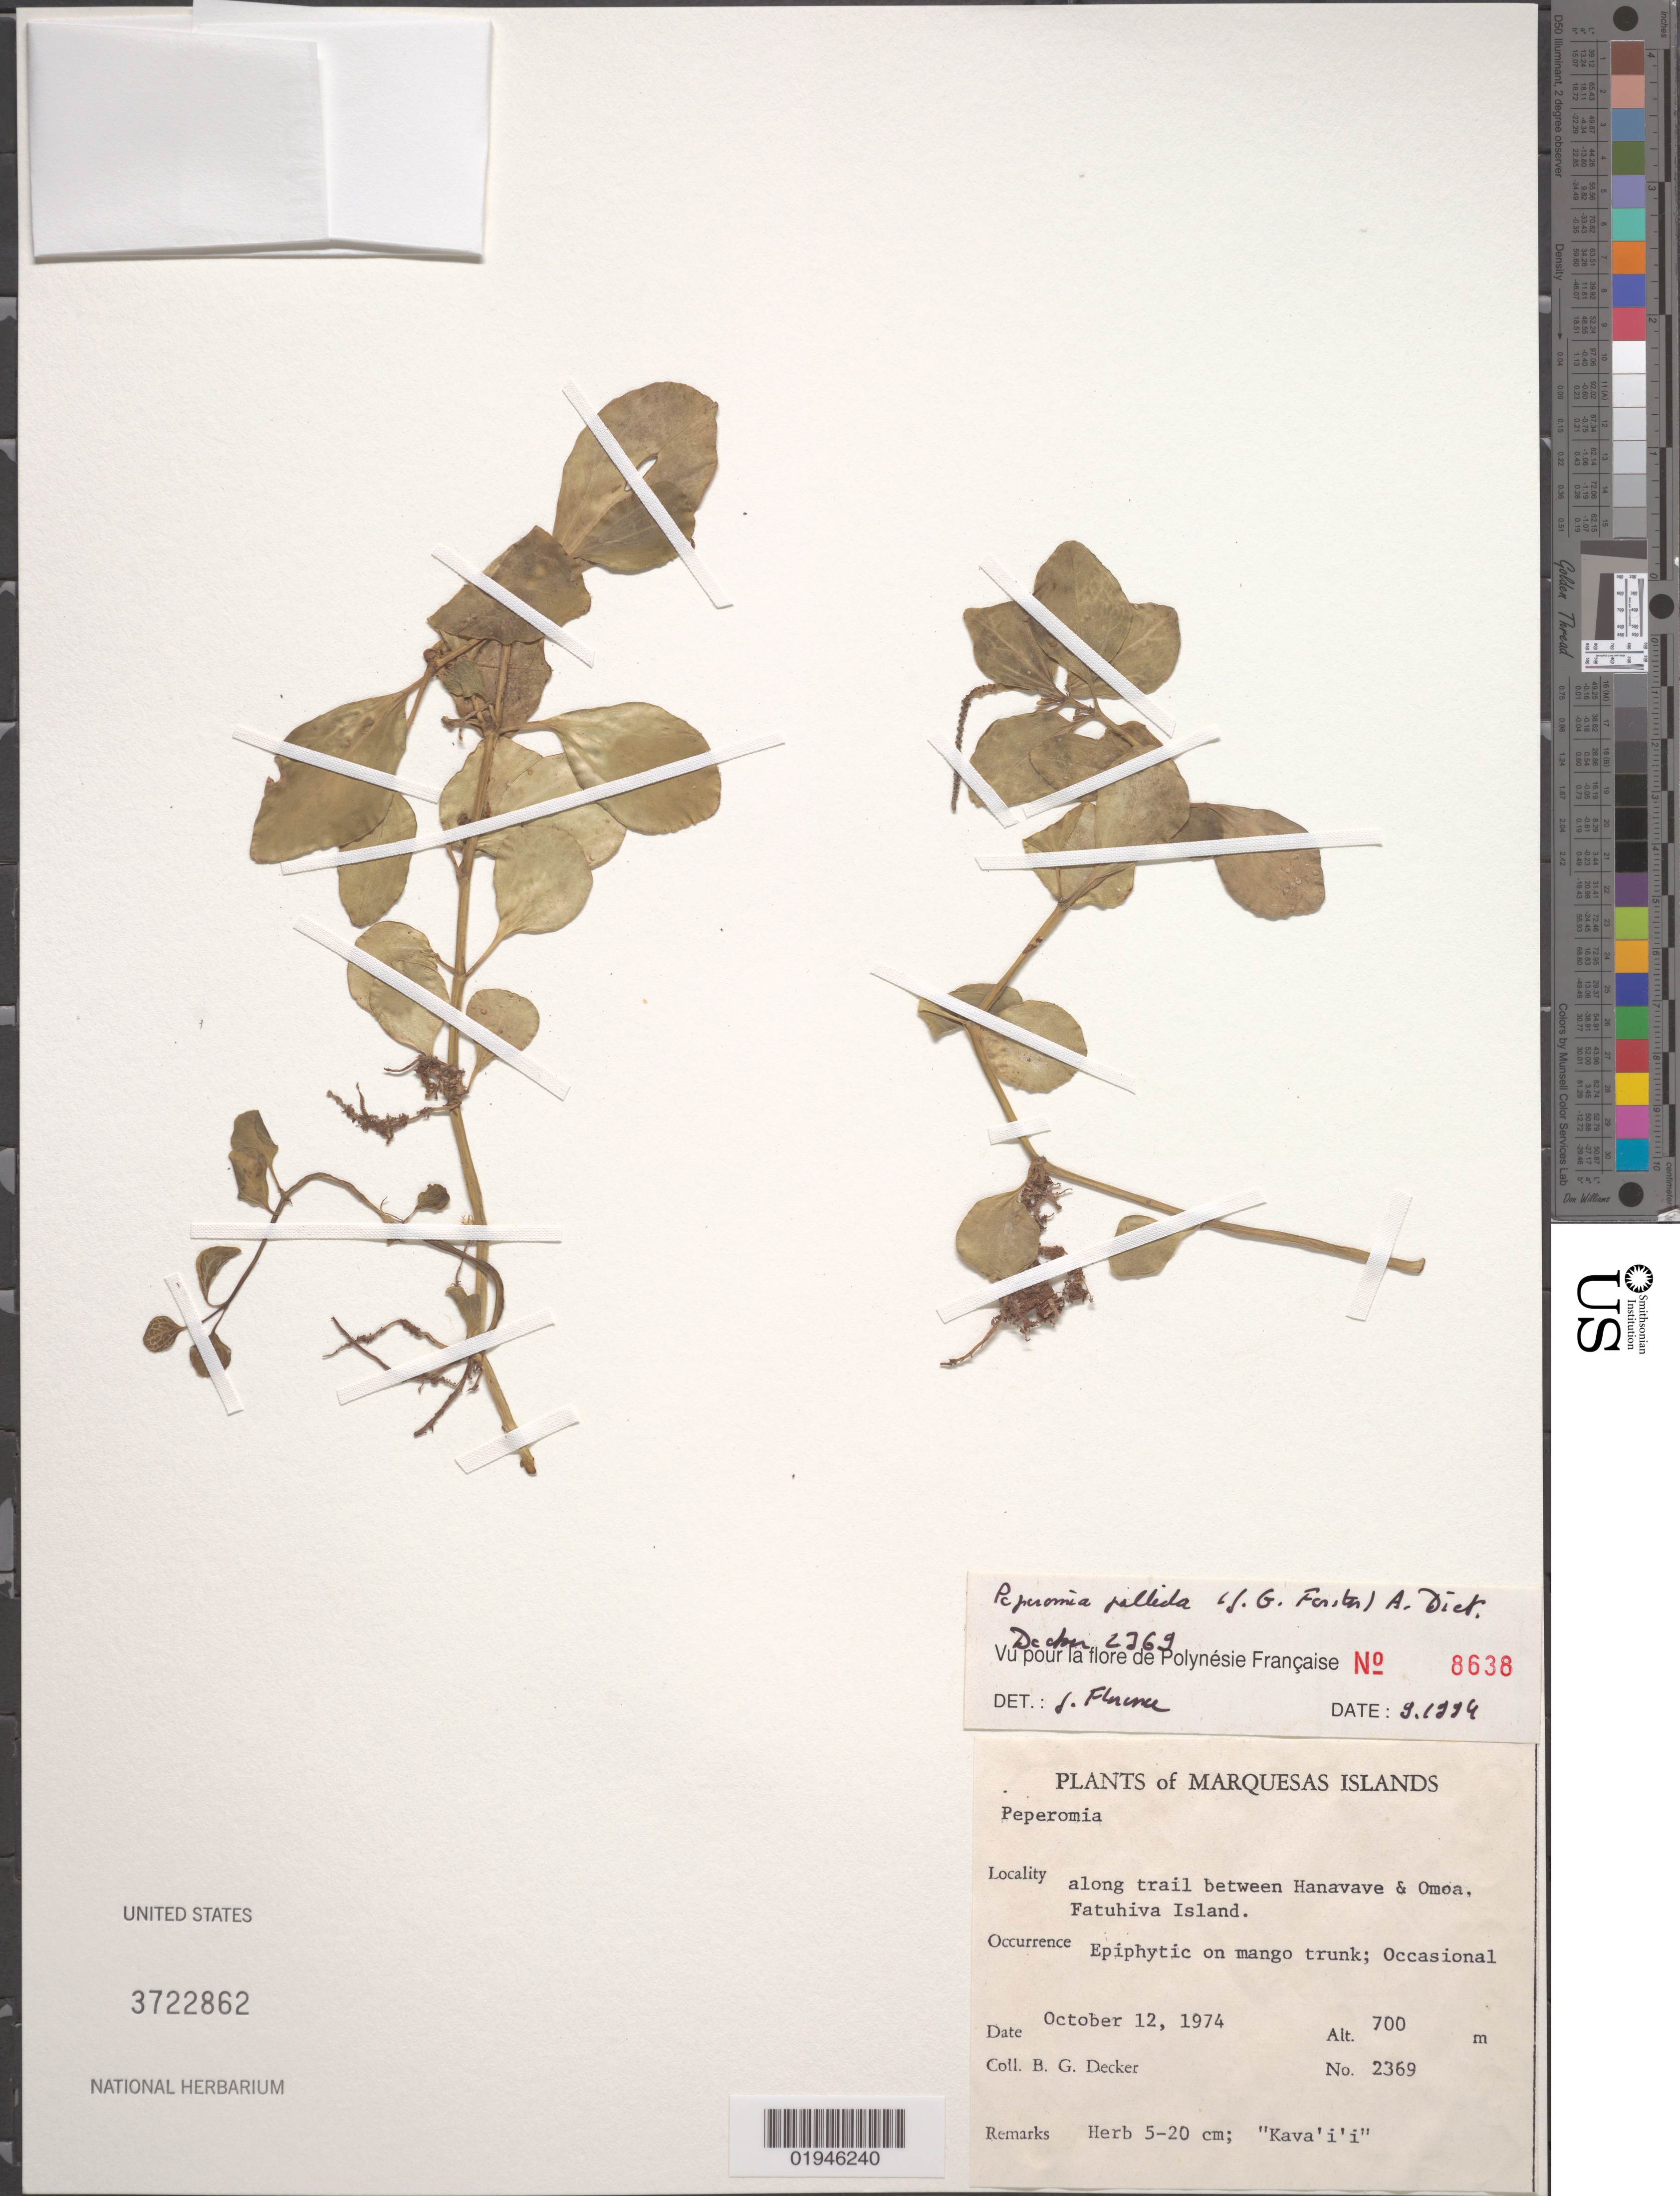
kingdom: Plantae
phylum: Tracheophyta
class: Magnoliopsida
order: Piperales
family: Piperaceae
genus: Peperomia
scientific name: Peperomia pallida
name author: (G. Forst.) Dietr.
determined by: Florence, J.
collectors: B. G. Decker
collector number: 2369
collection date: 1974-10-12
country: French Polynesia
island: Fatu Hiva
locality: along trail between Hanavave and 'Omo'a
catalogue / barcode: US 3272862